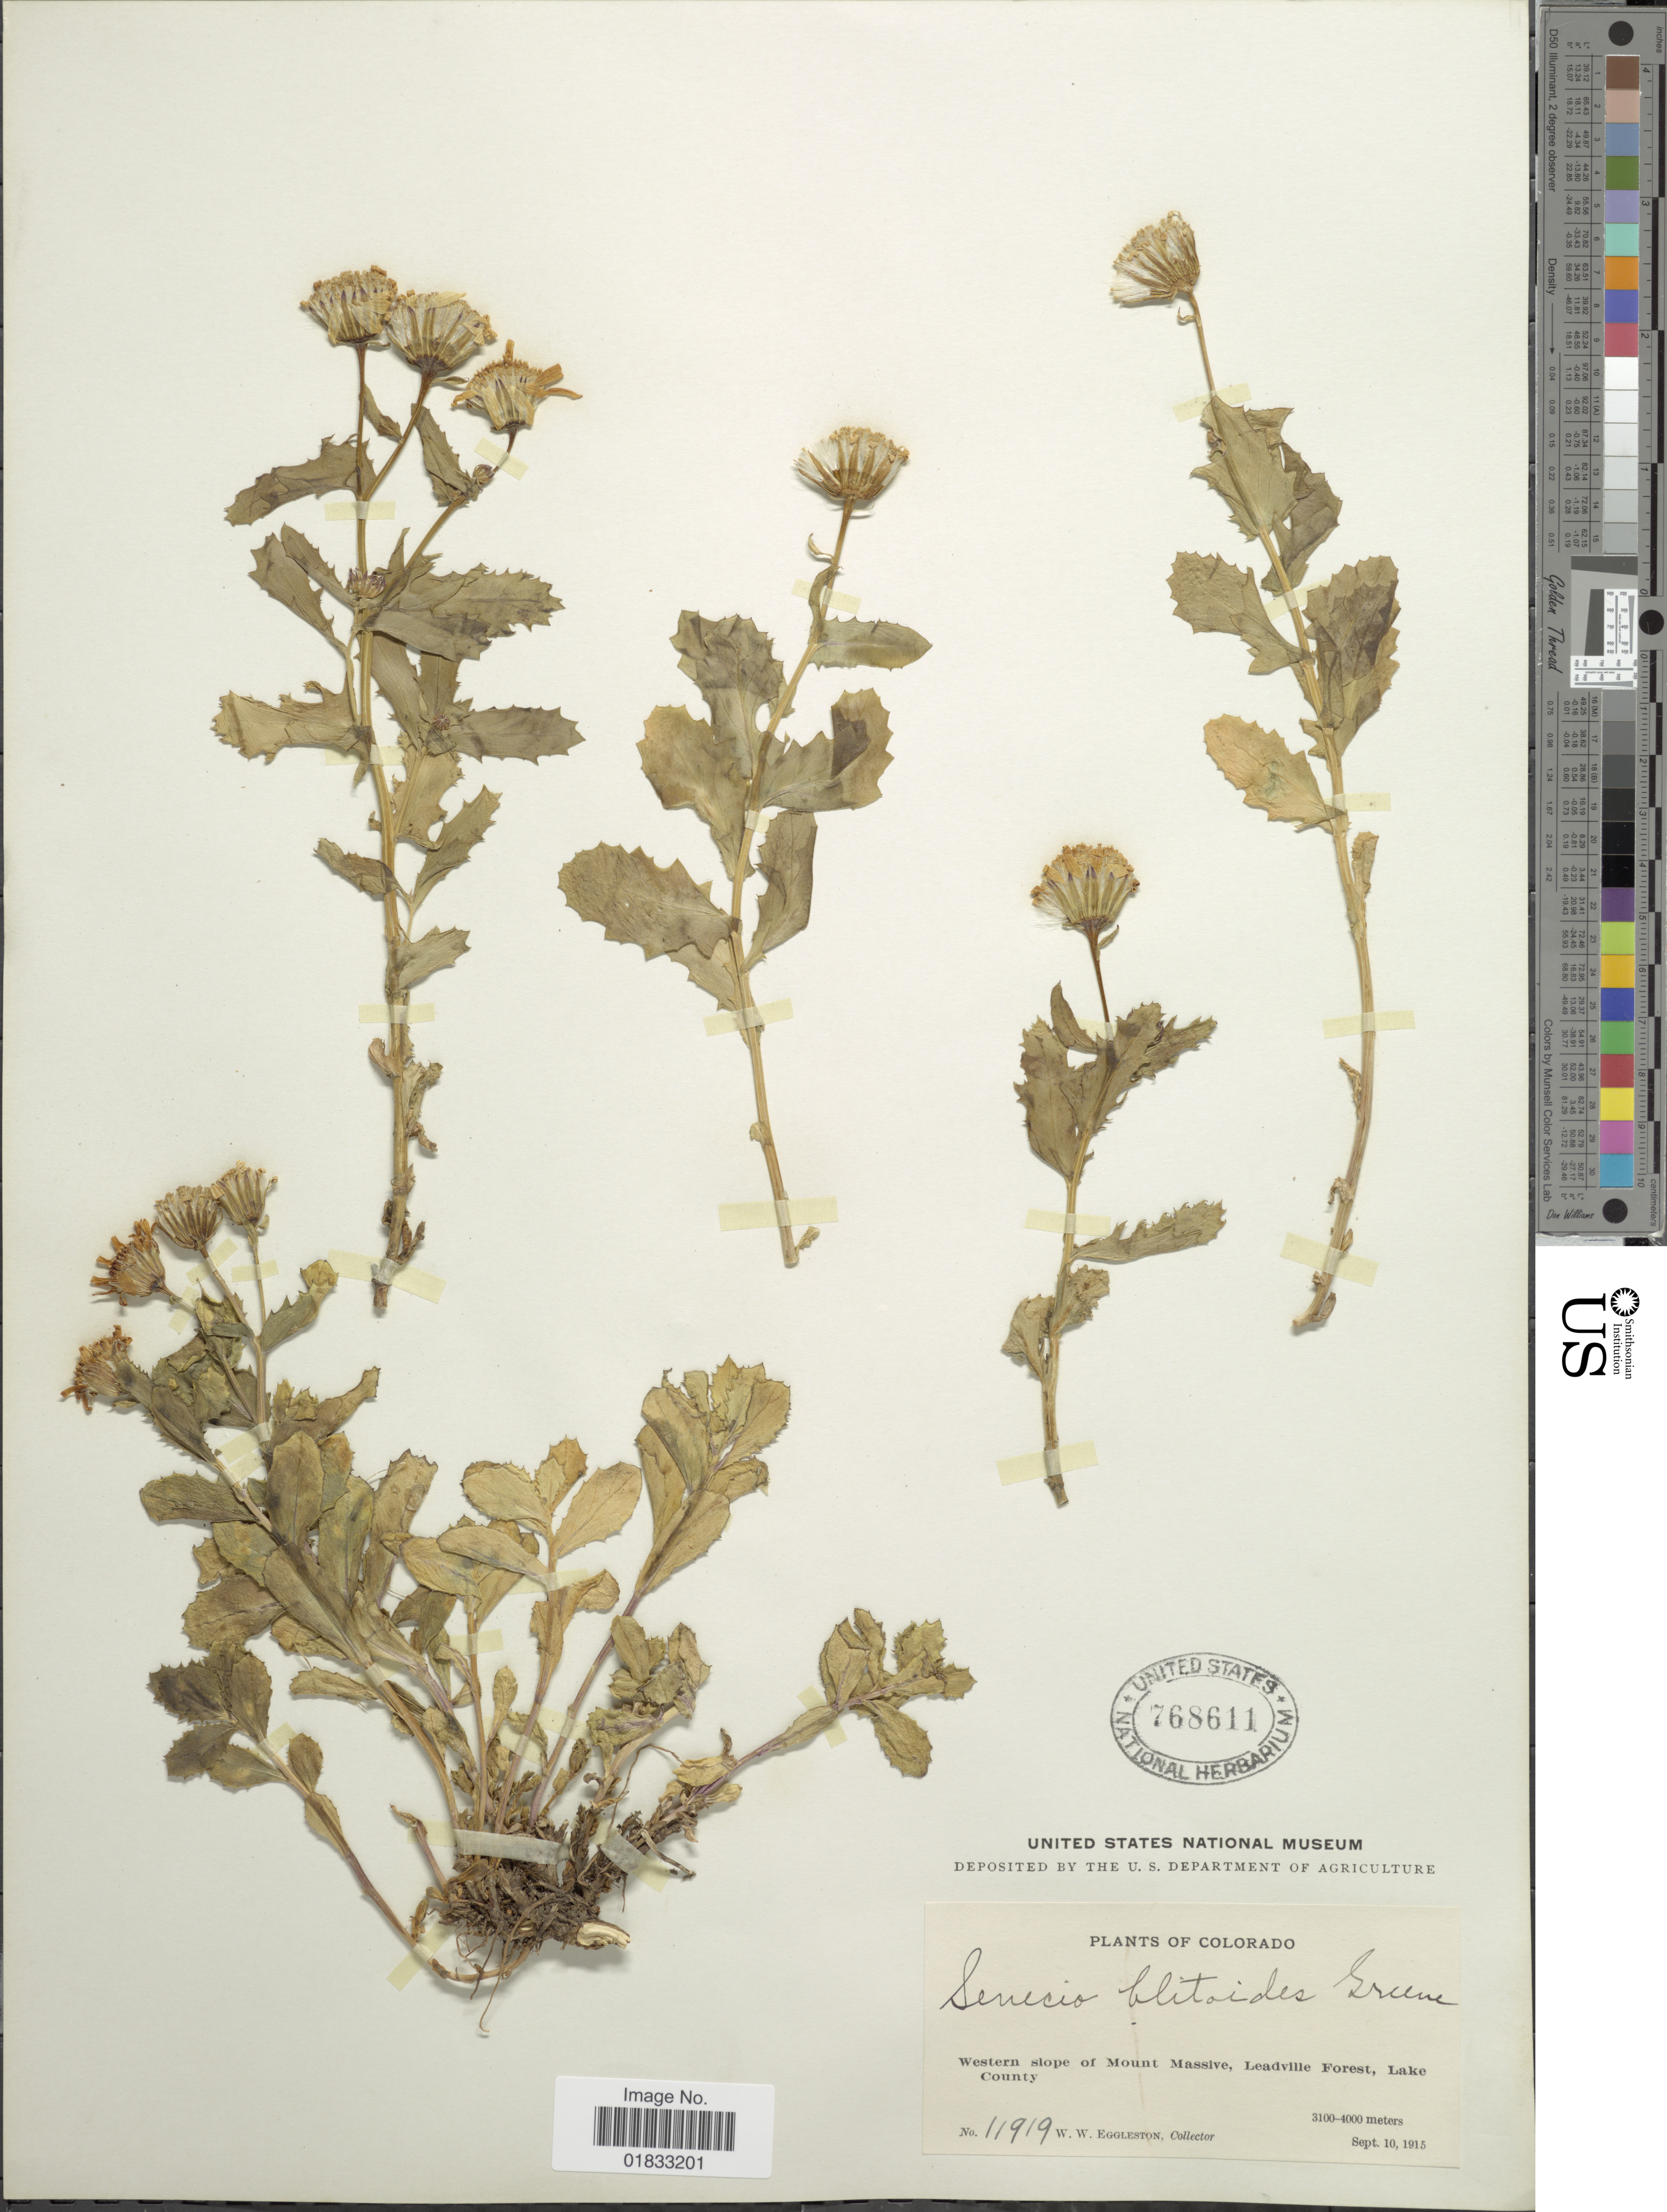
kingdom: Plantae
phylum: Tracheophyta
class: Magnoliopsida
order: Asterales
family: Asteraceae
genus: Senecio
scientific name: Senecio fremontii var. blitoides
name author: (Greene) Cronq.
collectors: W. W. Eggleston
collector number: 11919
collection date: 1915-09-10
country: United States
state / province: Colorado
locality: Western slope of Mount Massive, Leadville Forest, Lake County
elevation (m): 3100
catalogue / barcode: US 768611